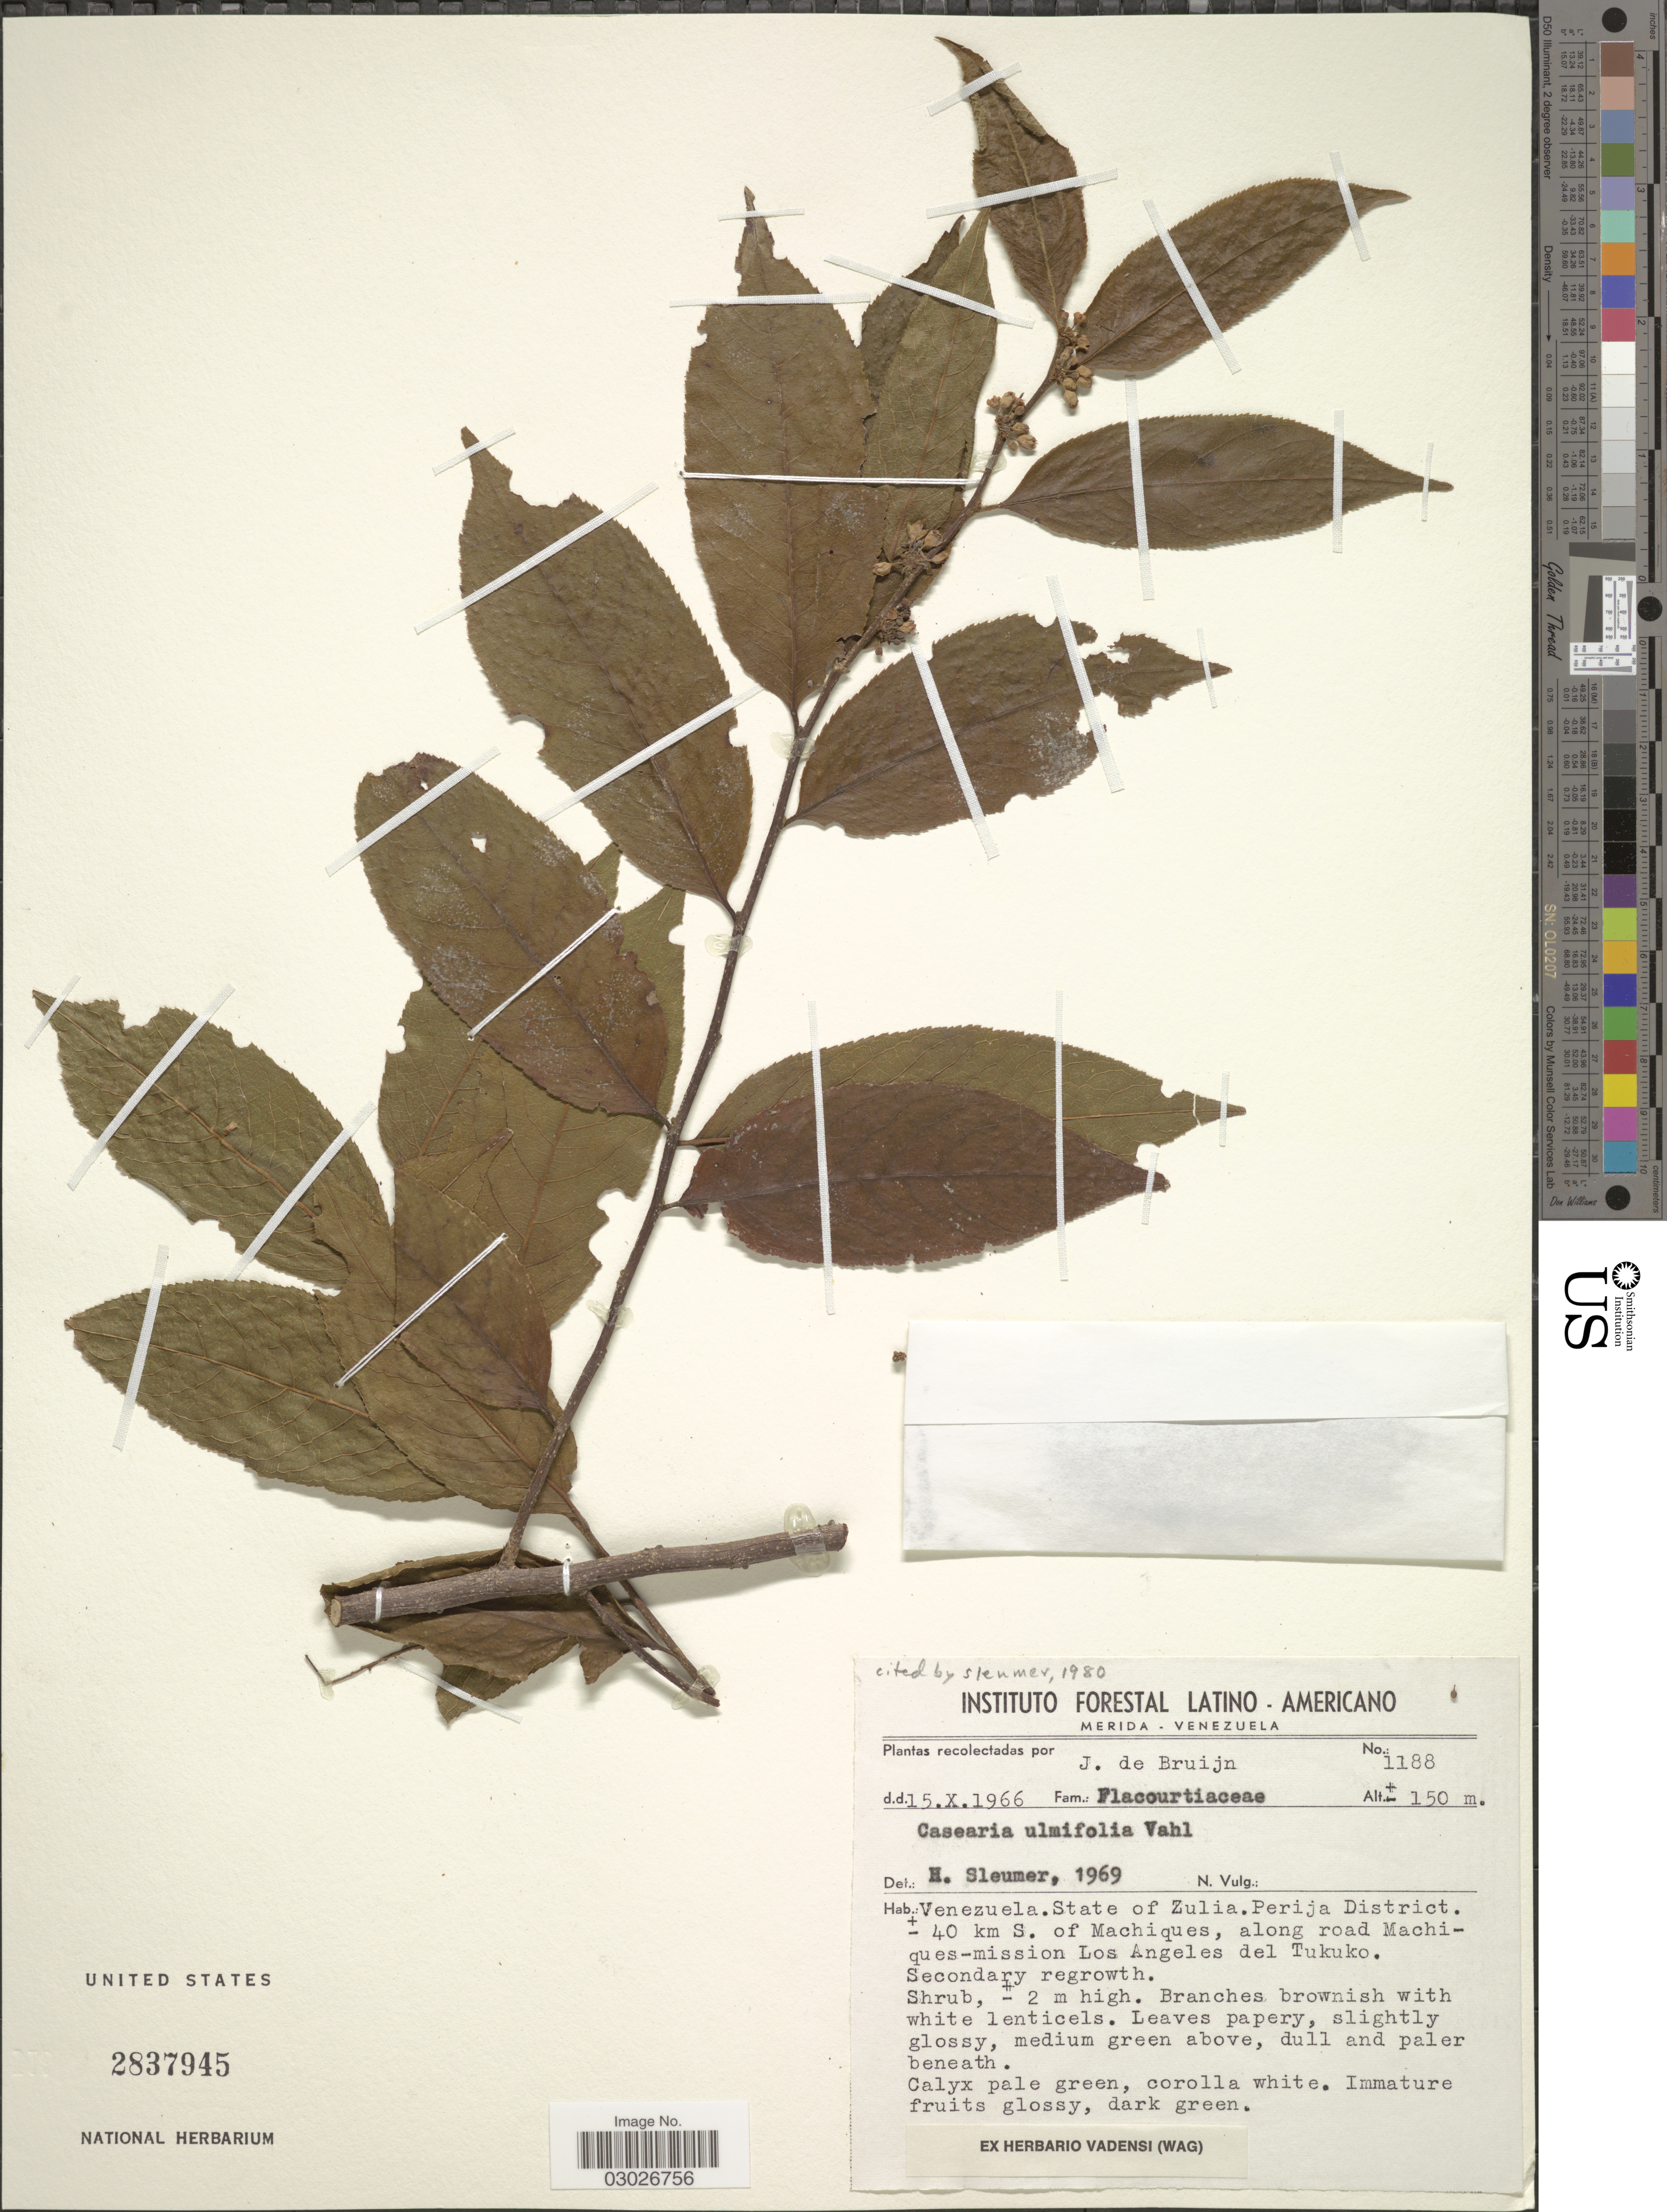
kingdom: Plantae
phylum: Tracheophyta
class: Magnoliopsida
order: Malpighiales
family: Salicaceae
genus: Casearia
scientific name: Casearia ulmifolia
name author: Vahl ex Vent.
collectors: J. Bruijn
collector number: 1188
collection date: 1966-10-15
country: Venezuela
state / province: Zulia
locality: Perija District. ± 40 km S. of Machiques, along road Machiques-mission Los Angeles del Tukuko.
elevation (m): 150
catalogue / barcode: US 2837945